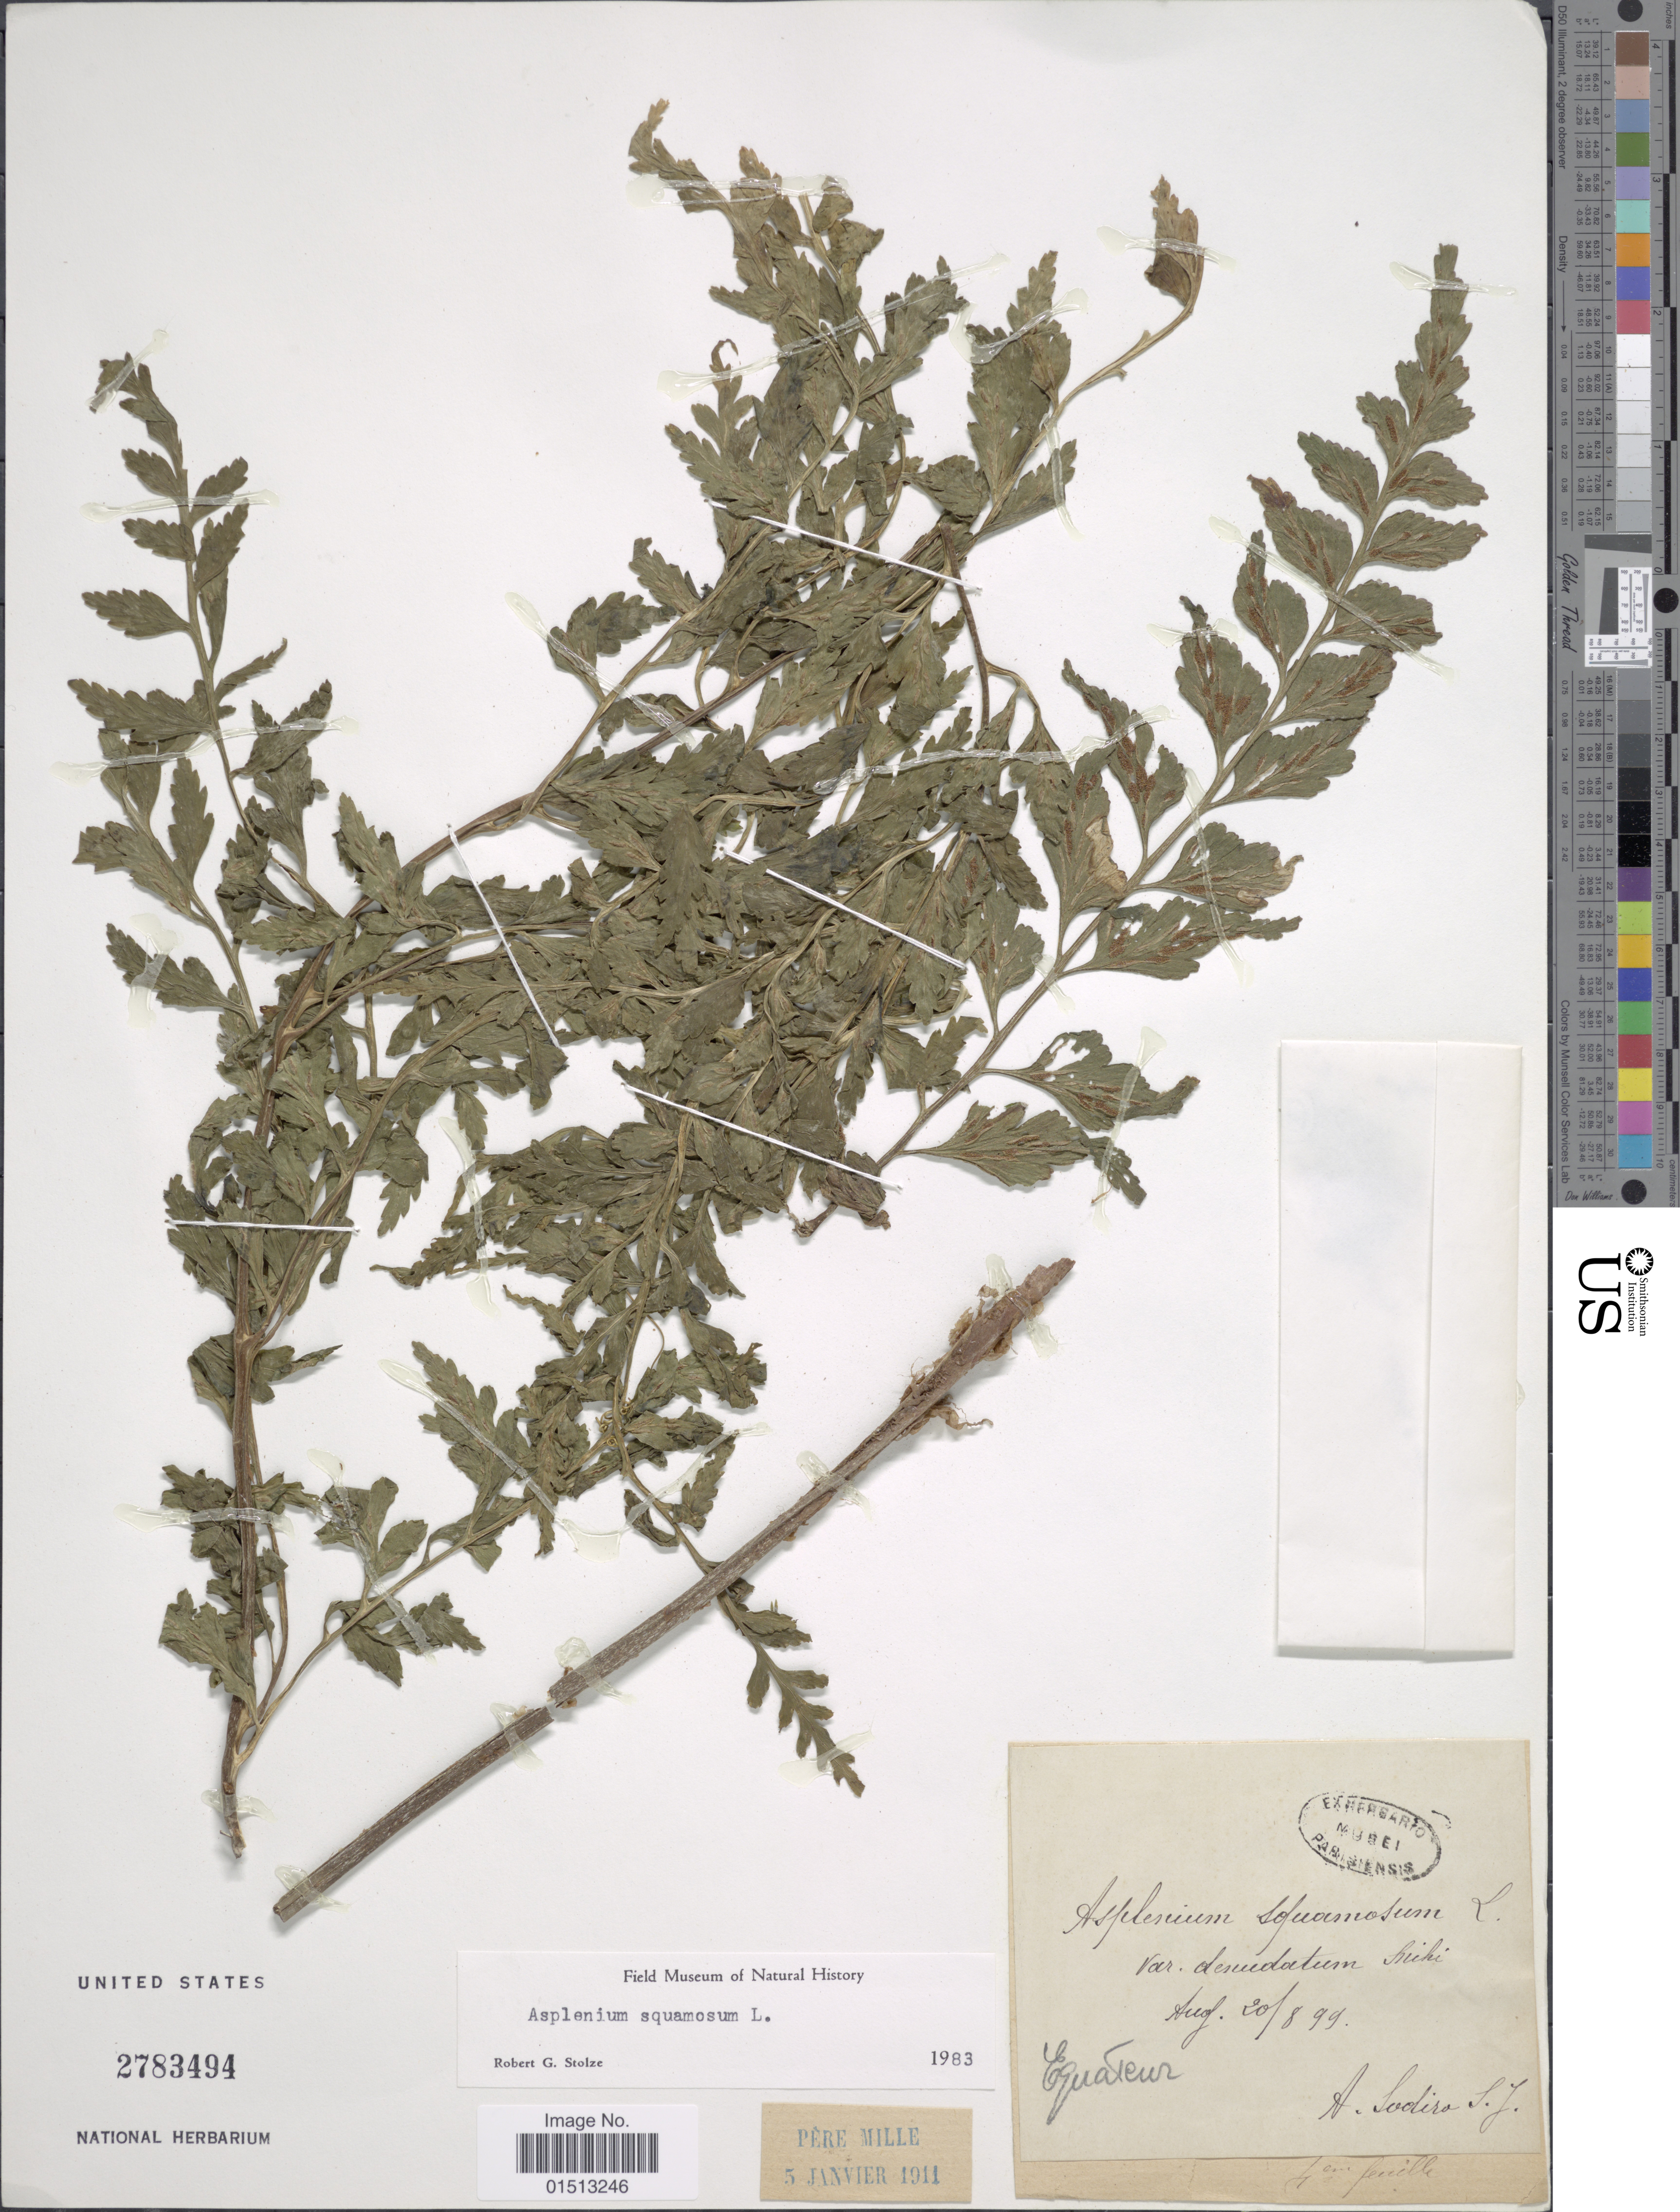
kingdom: Plantae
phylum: Tracheophyta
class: Polypodiopsida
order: Polypodiales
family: Aspleniaceae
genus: Asplenium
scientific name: Asplenium squamosum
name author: L.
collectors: A. Sodiro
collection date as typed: Transcribed d/m/y: 20/8/99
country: Ecuador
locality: Equateur.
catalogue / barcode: US 2783494